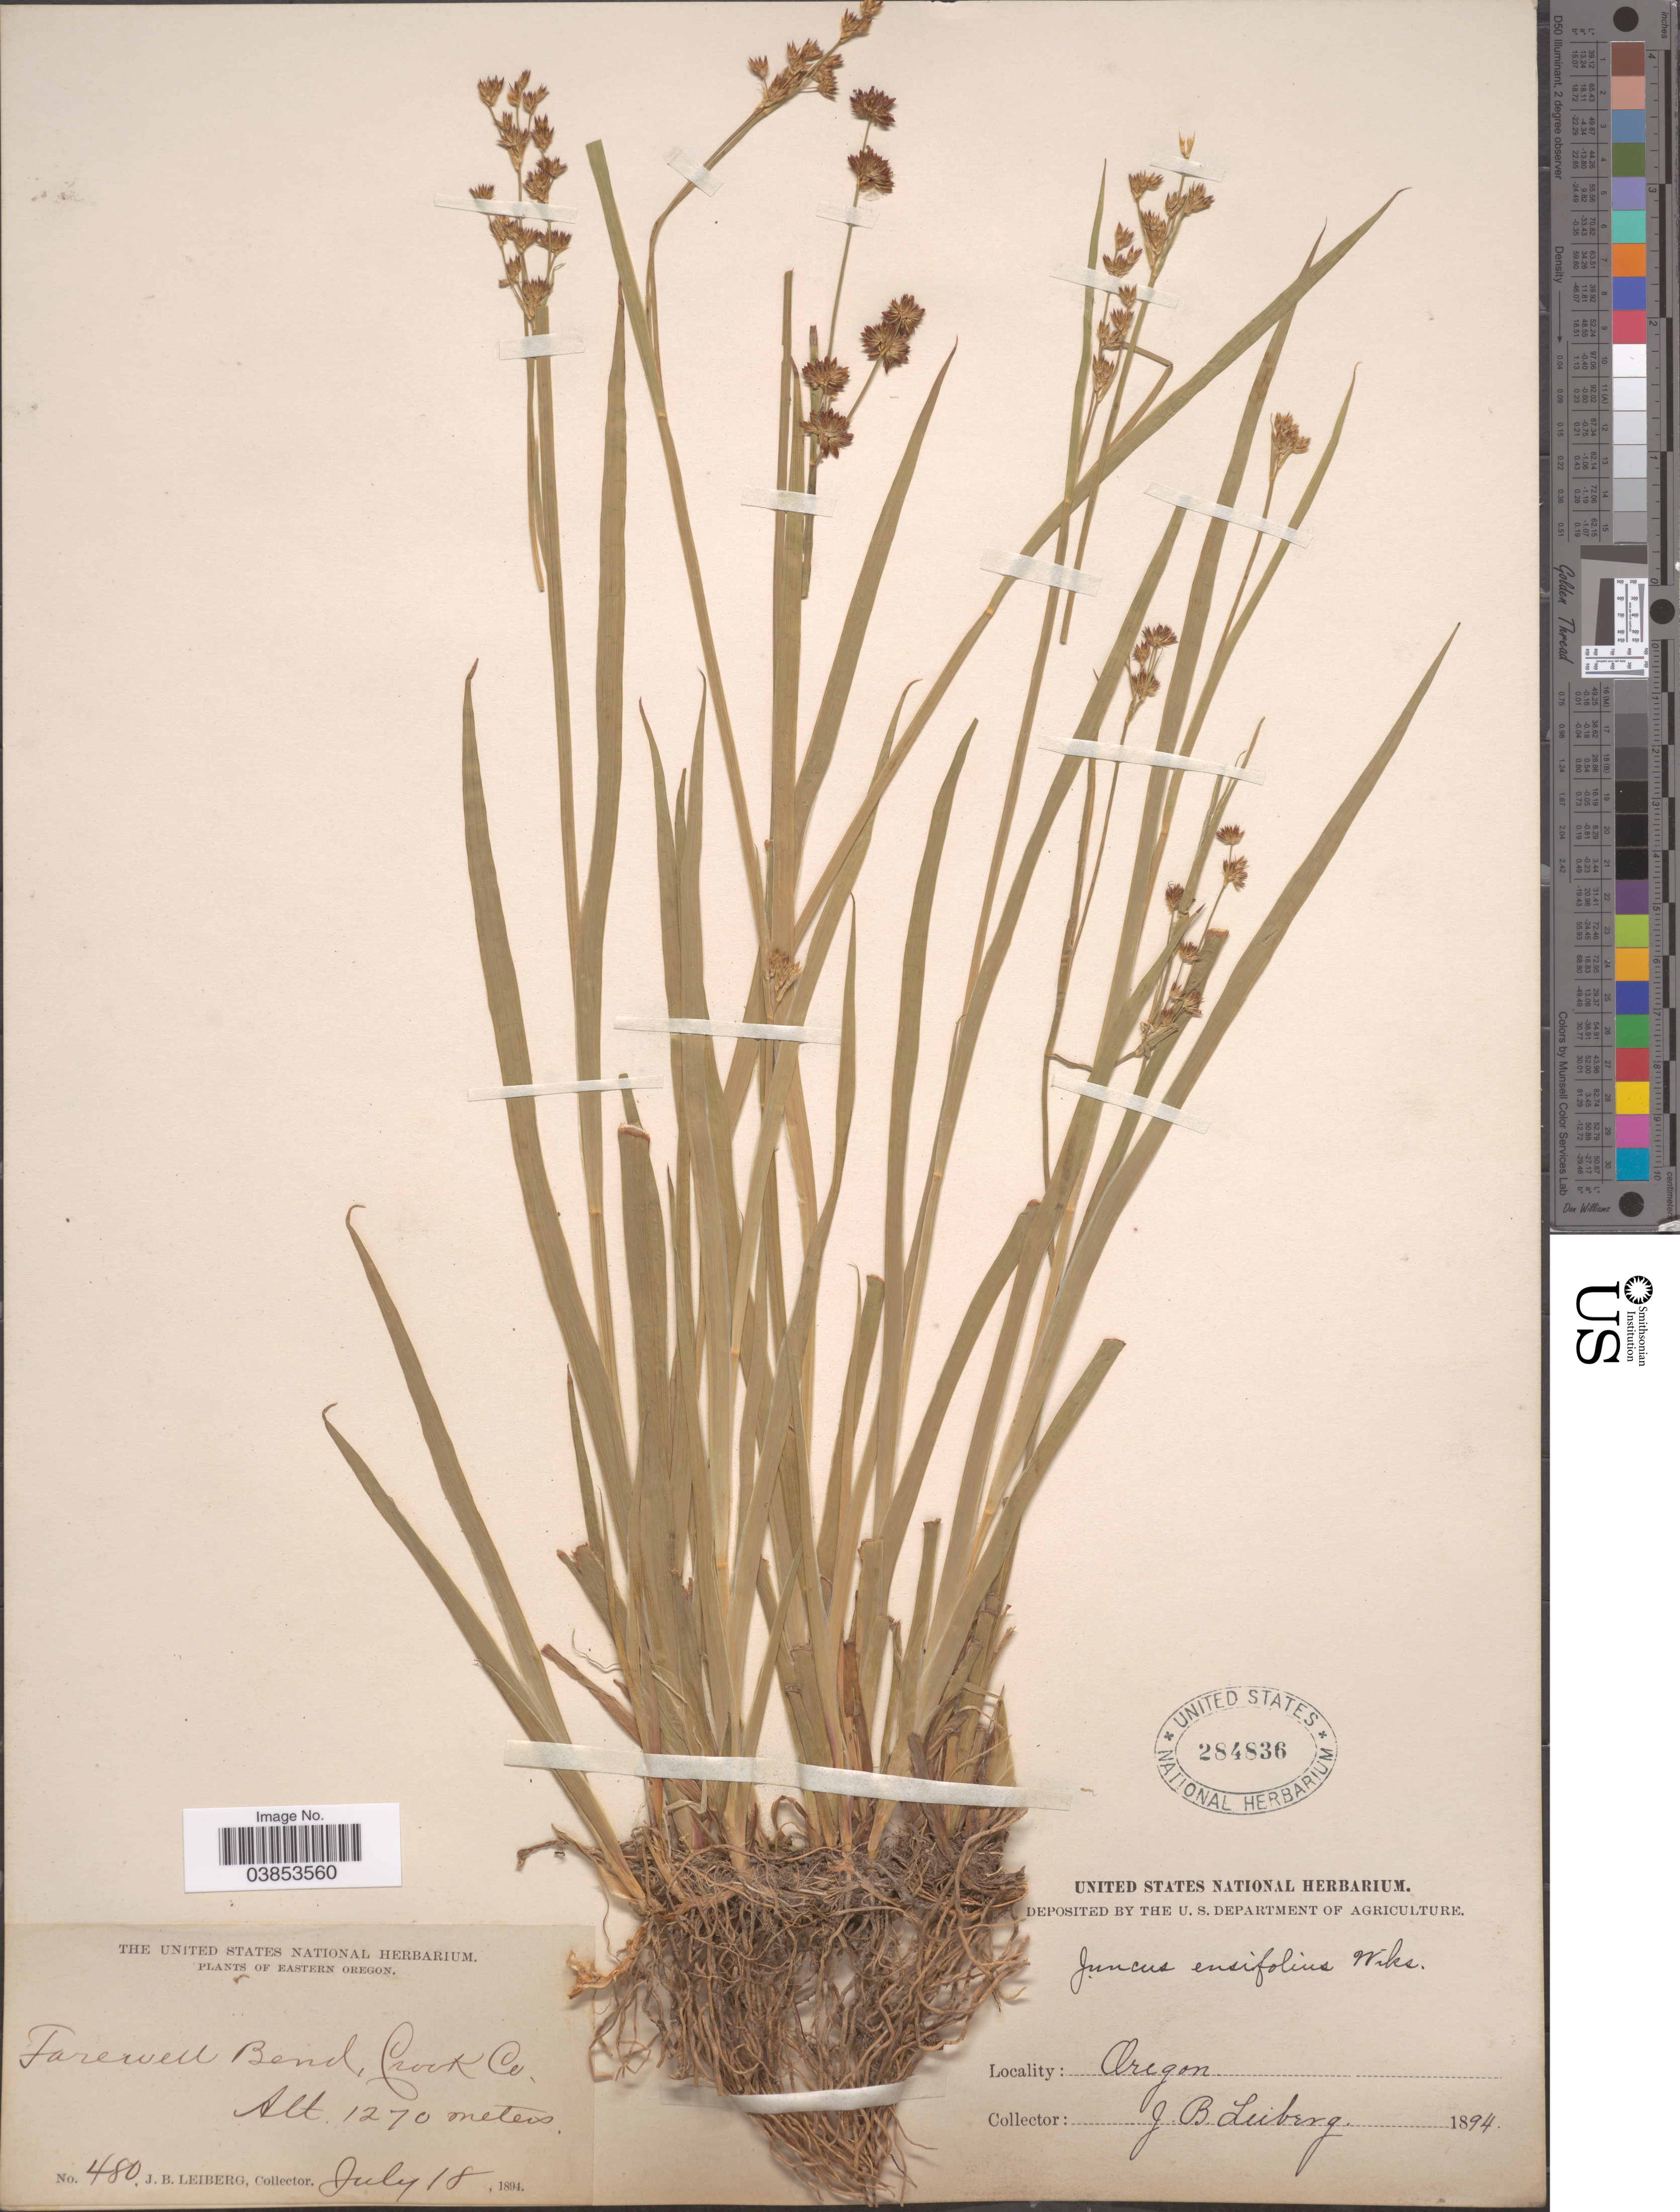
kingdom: Plantae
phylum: Tracheophyta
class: Liliopsida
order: Poales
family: Juncaceae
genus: Juncus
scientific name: Juncus ensifolius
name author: Wikstr.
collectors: J. B. Leiberg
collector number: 480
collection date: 1894-07-18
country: United States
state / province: Oregon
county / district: Crook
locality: Eastern Oregon. Farewell Bend, Crook Co.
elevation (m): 1270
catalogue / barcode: US 284836